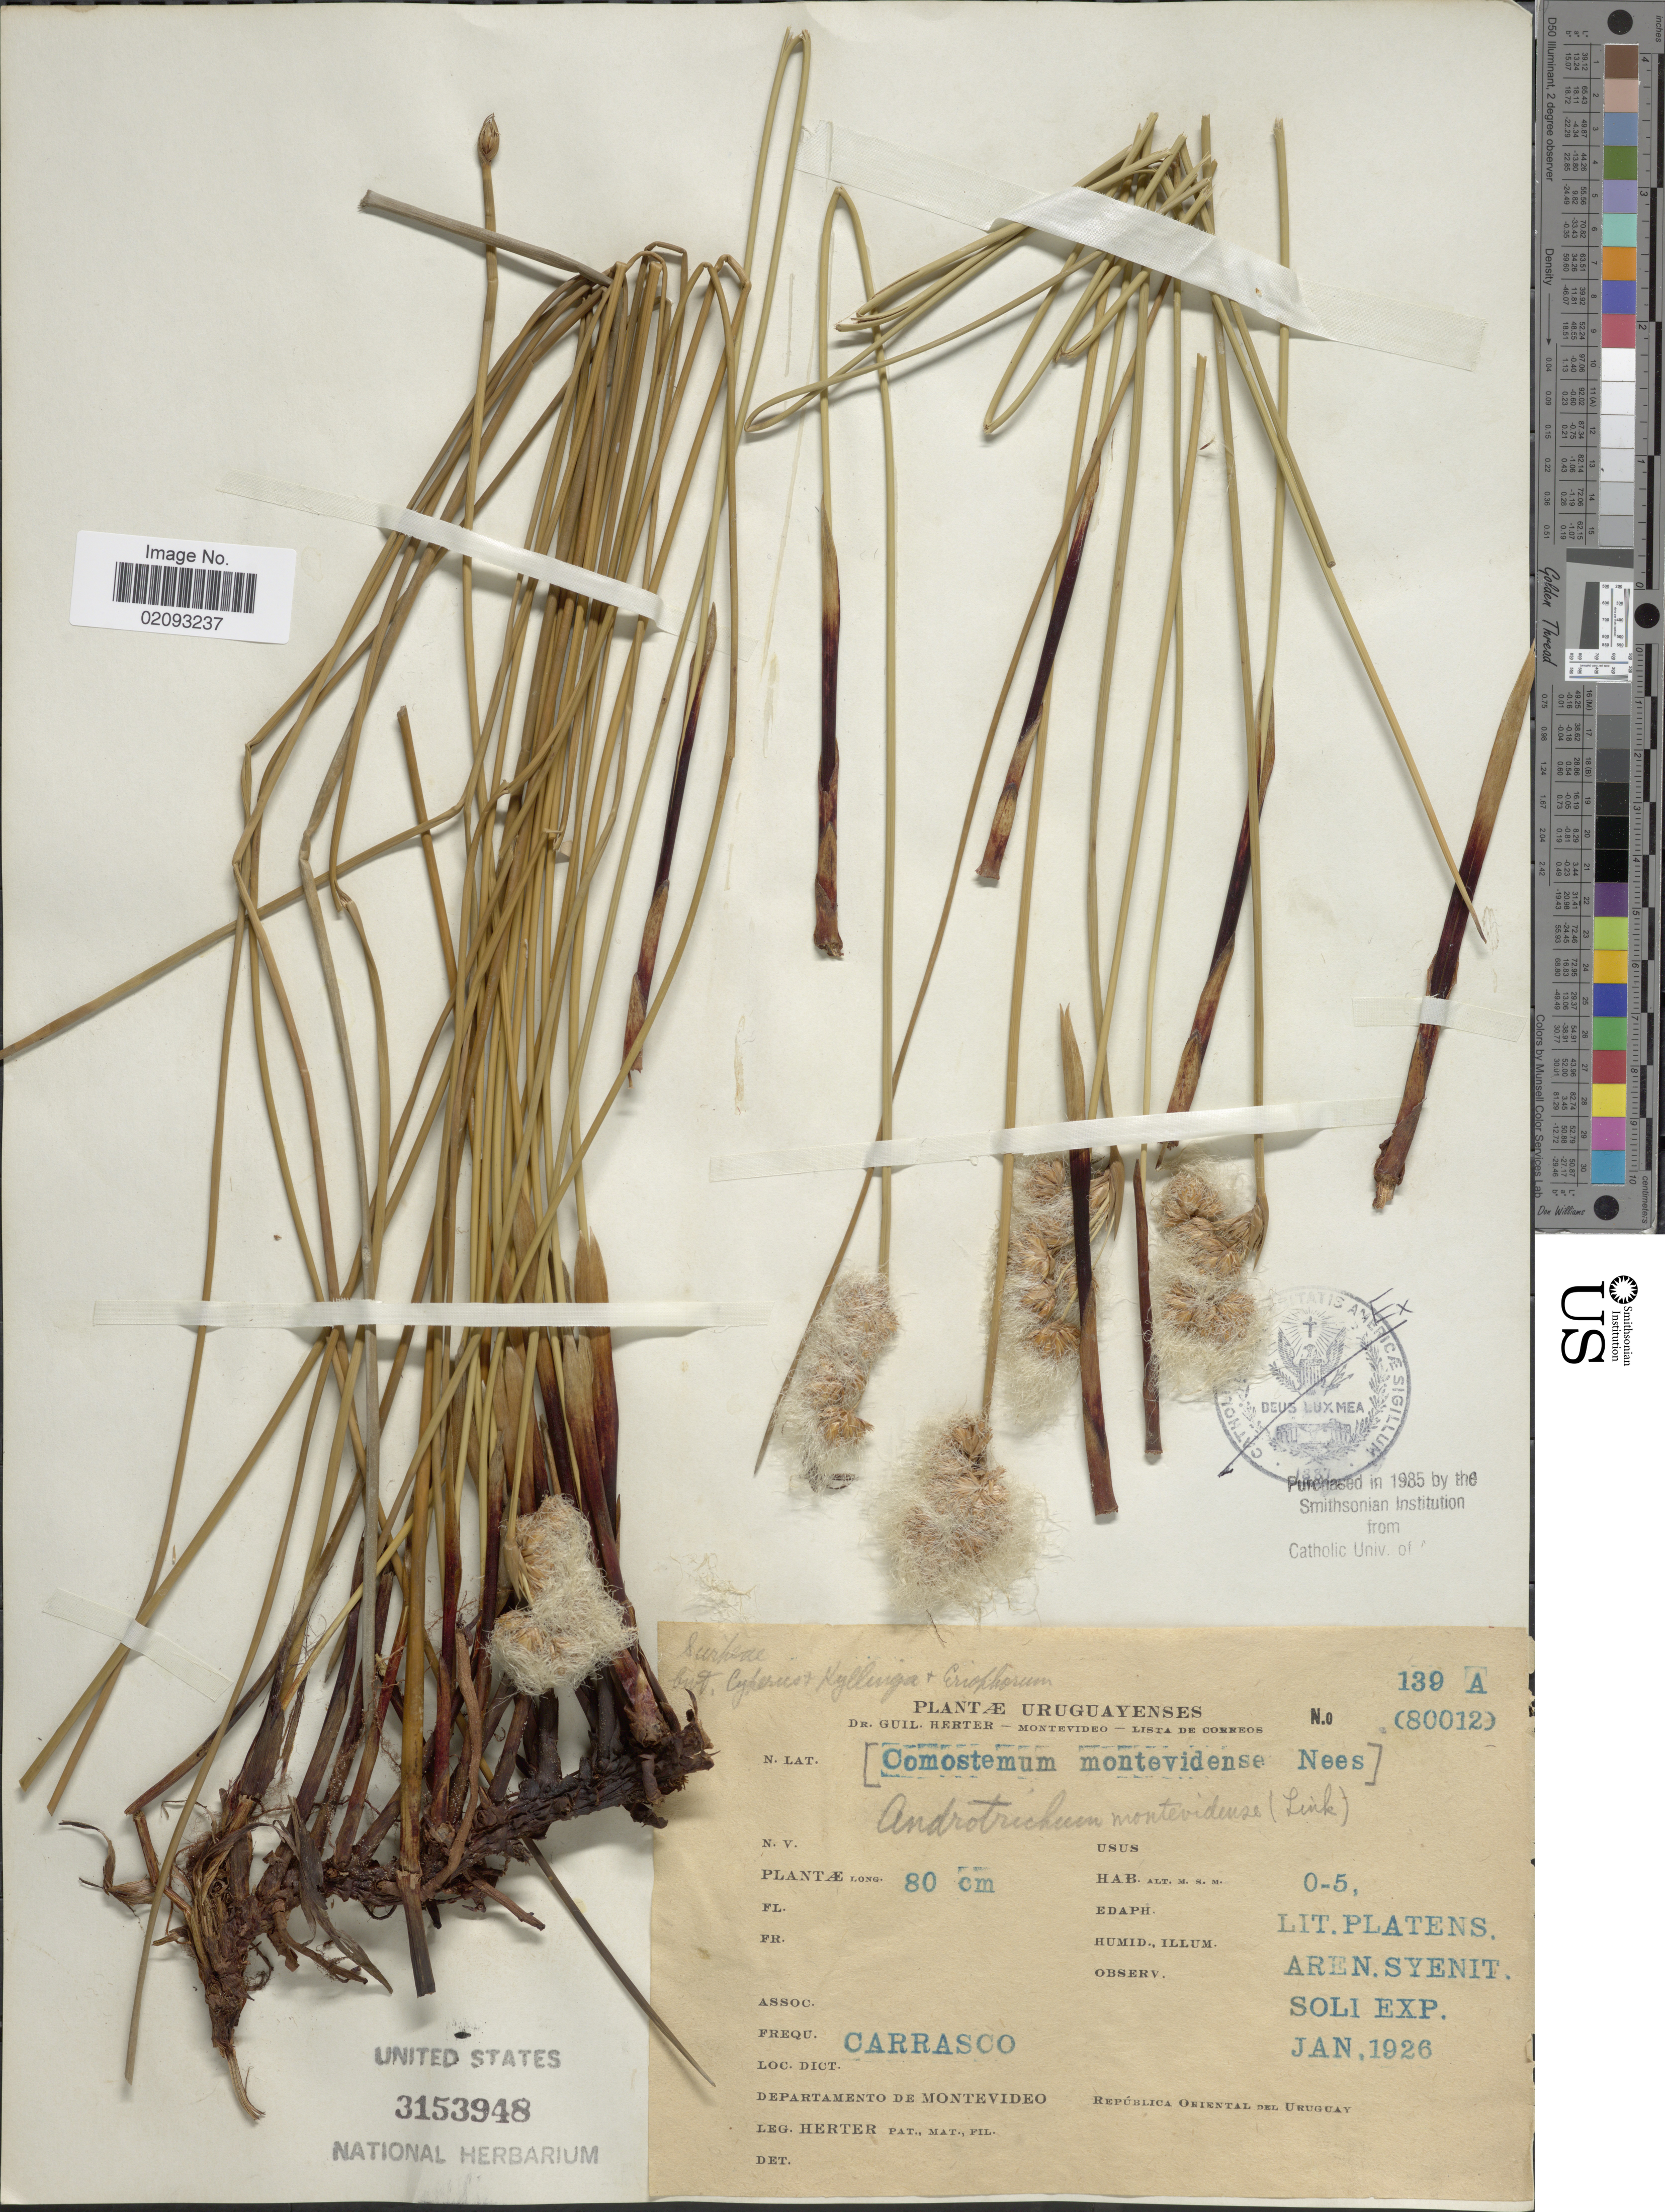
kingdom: Plantae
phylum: Tracheophyta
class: Liliopsida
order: Poales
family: Cyperaceae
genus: Cyperus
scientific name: Cyperus trigynus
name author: Spreng.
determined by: Strong, Mark T., (BOT), Smithsonian Institution - National Museum of Natural History (UNITED STATES)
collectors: G. Herter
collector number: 139 A (80012)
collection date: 1926-01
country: Uruguay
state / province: Montevideo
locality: República Oriental del Uruguay. Carrasco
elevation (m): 0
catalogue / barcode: US 3153948